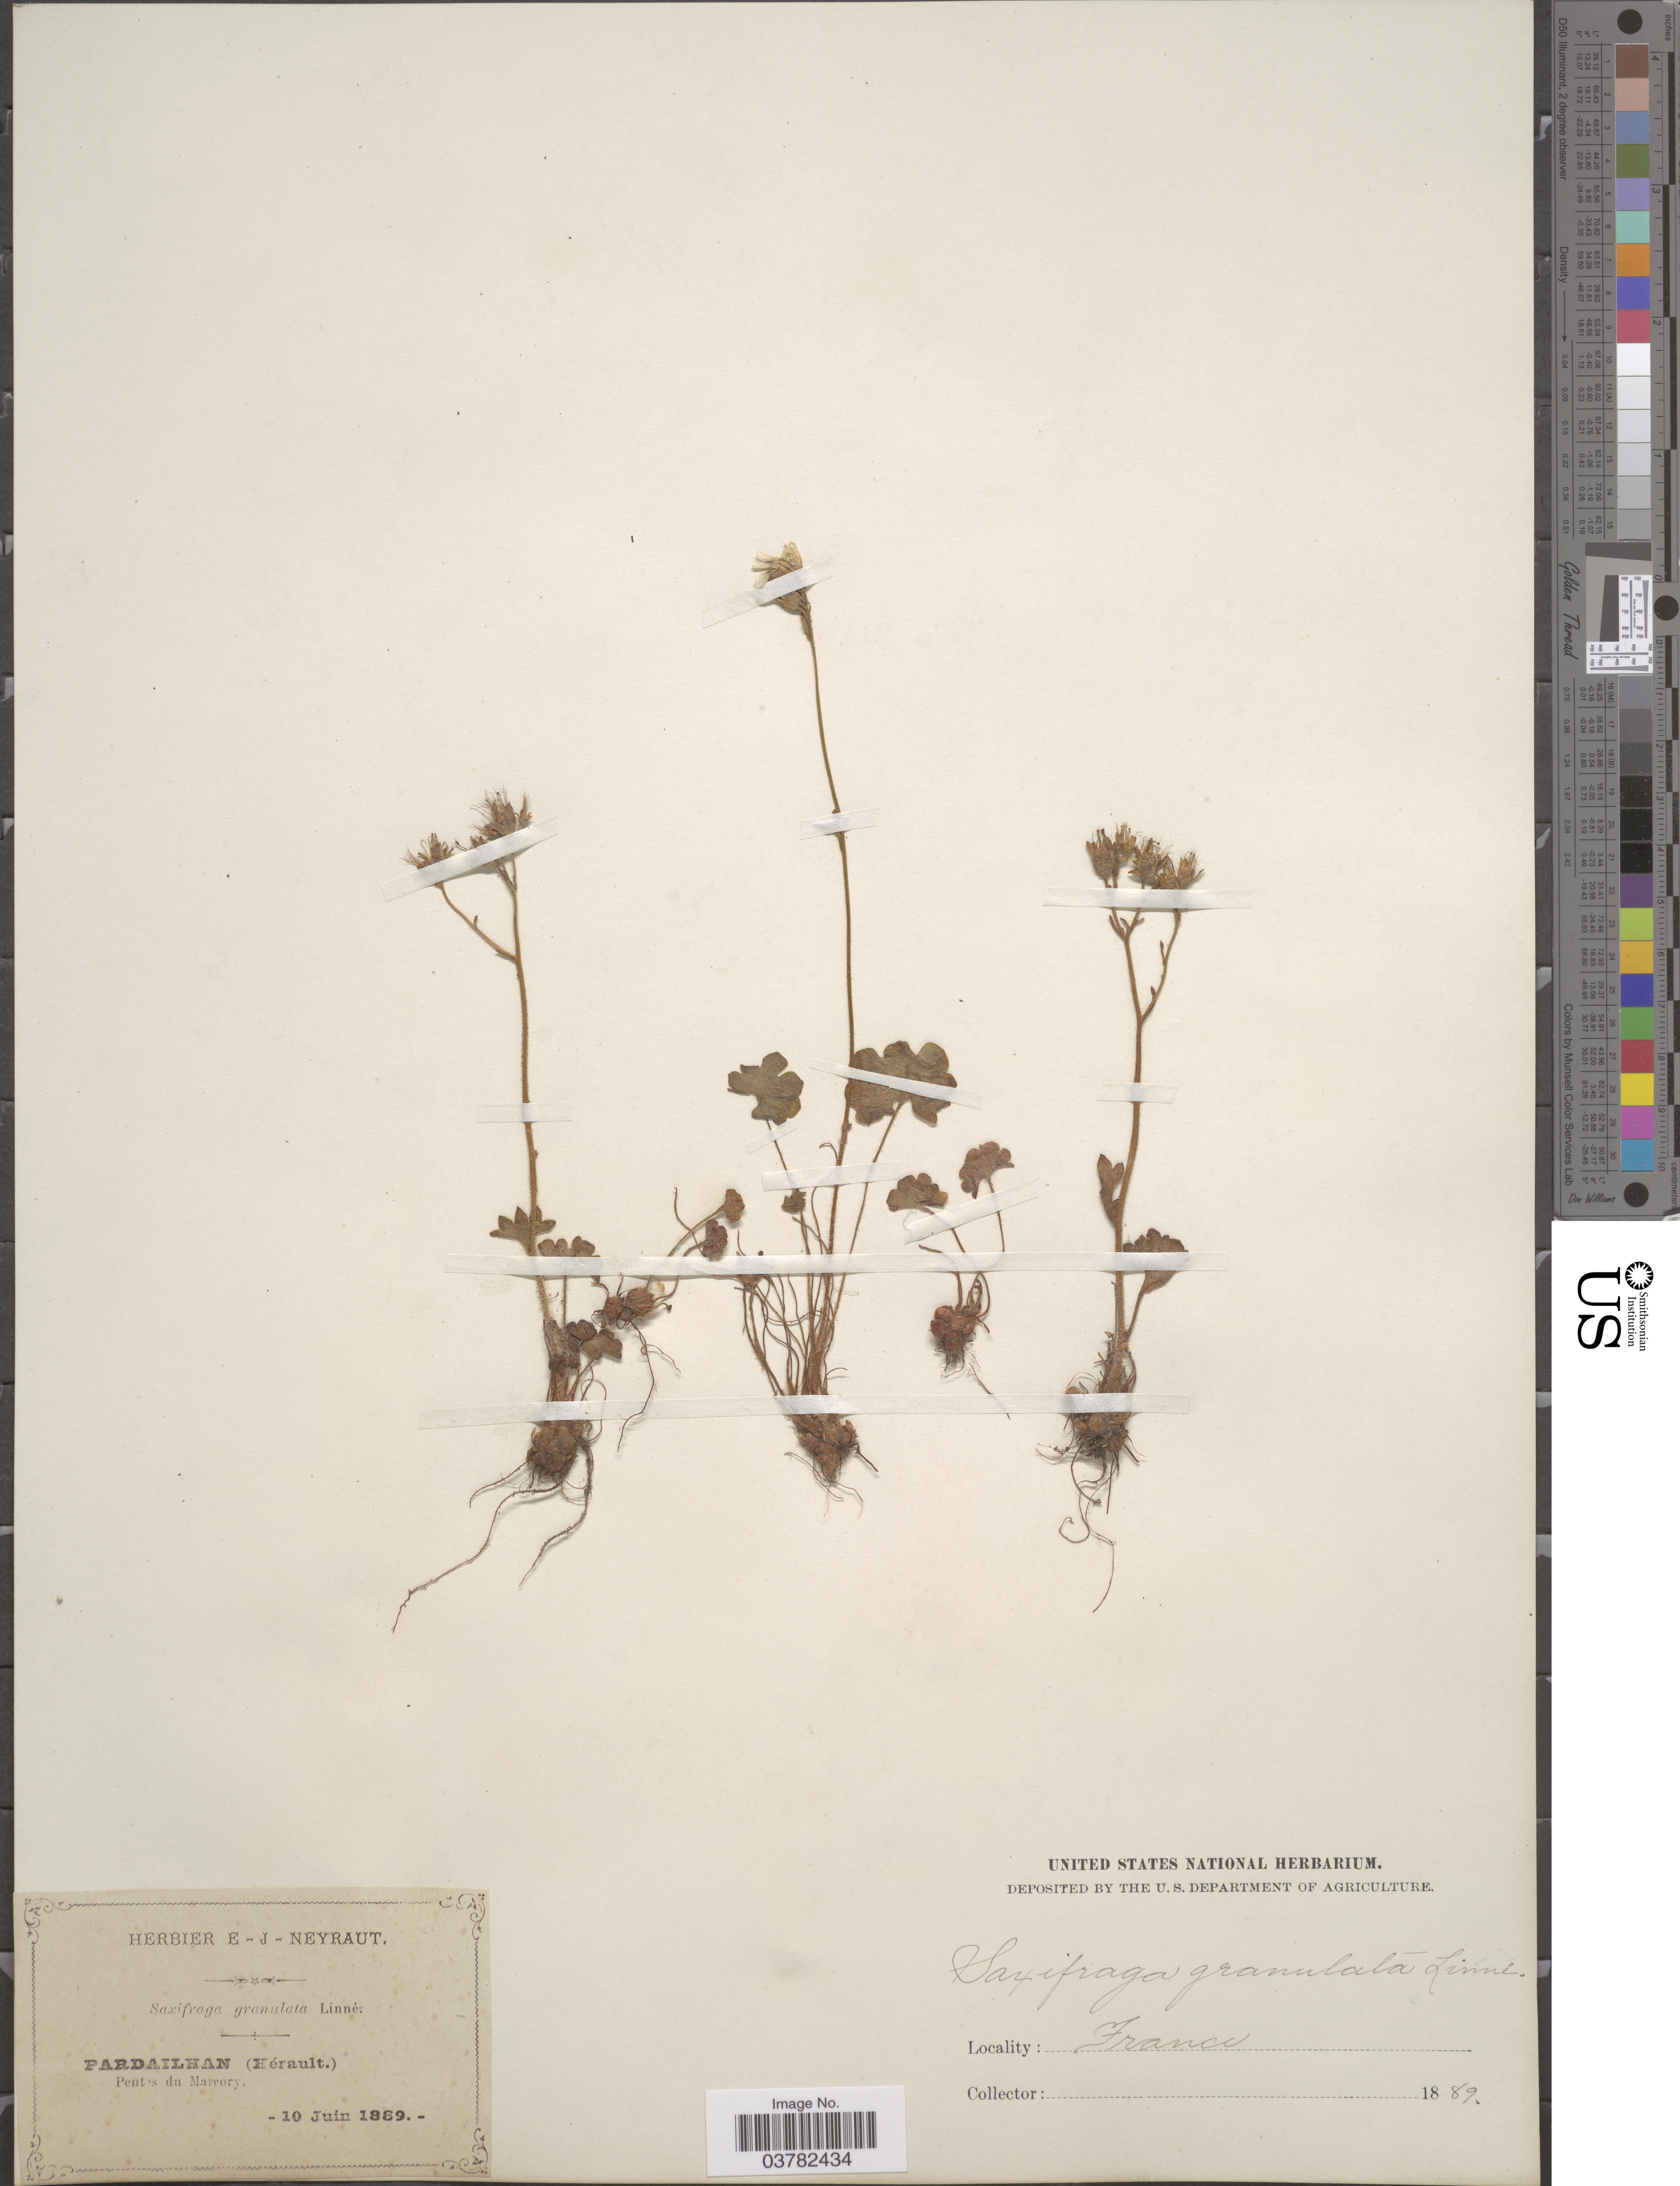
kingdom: Plantae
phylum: Tracheophyta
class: Magnoliopsida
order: Saxifragales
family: Saxifragaceae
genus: Saxifraga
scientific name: Saxifraga granulata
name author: L.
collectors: ex herb. E. J. Neyraut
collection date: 1889-06-10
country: France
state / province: Occitanie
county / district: Hérault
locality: Pardailhan (Hérault). Pentes du Marcory.